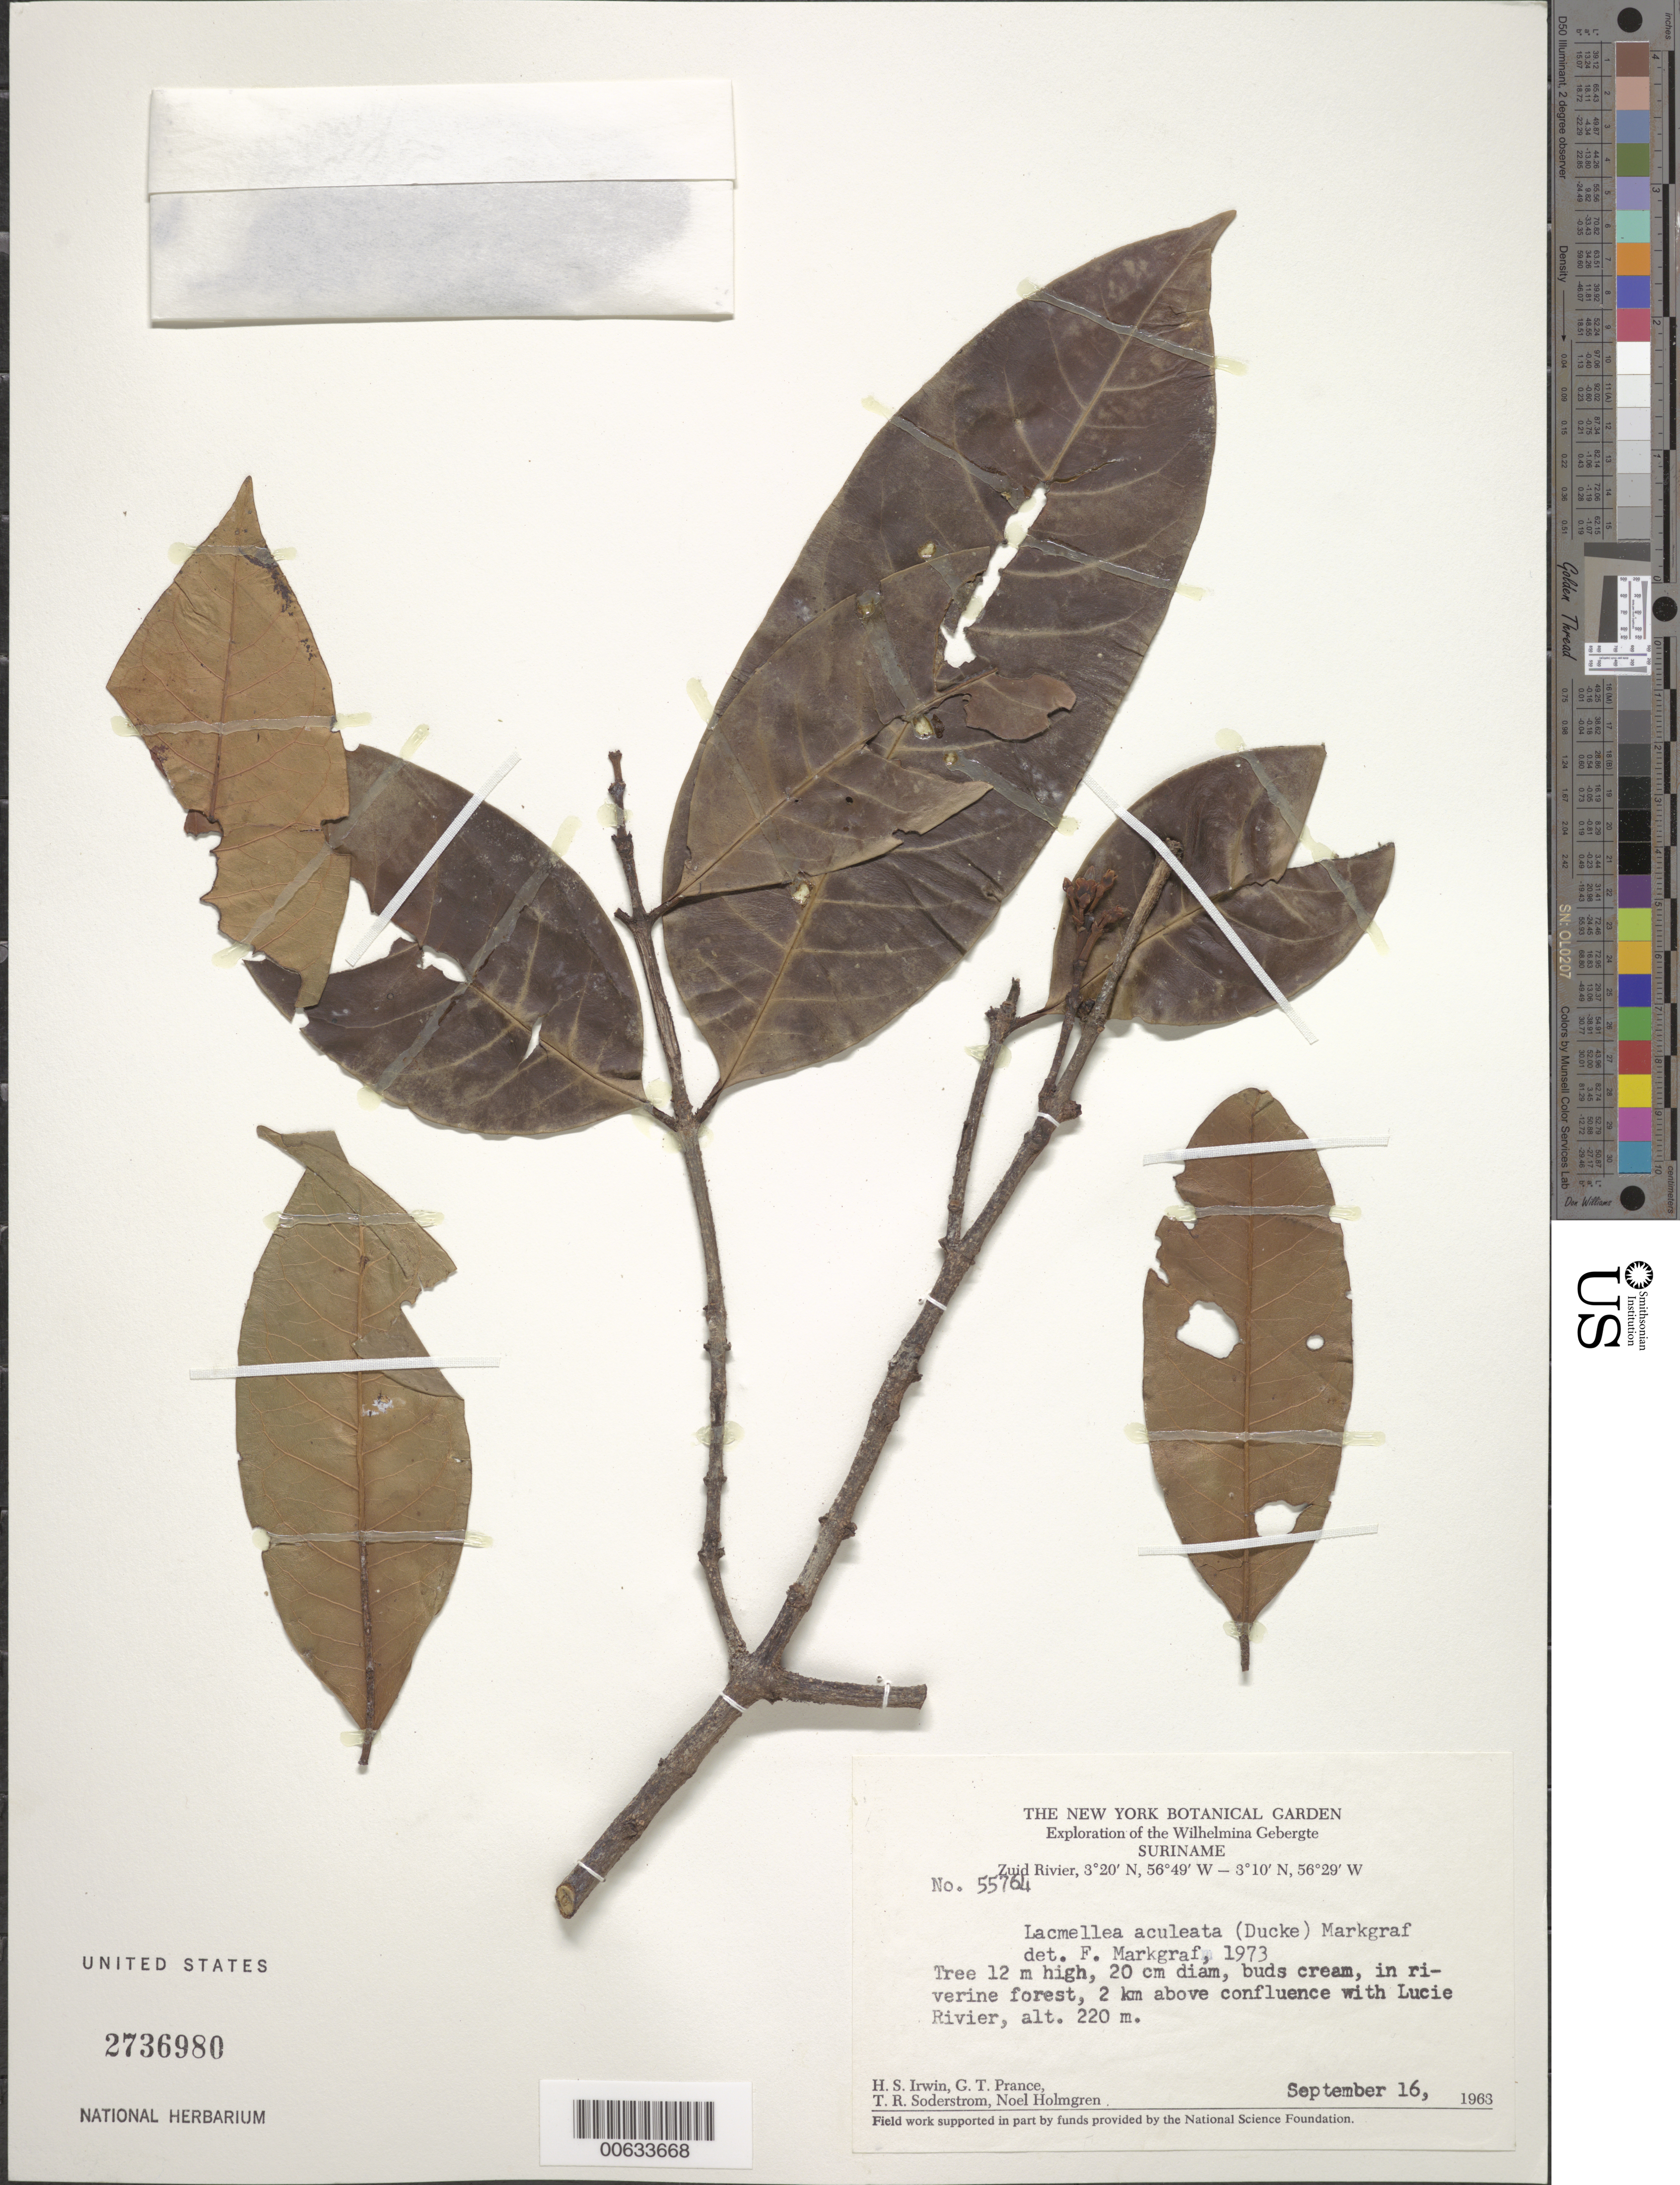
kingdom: Plantae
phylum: Tracheophyta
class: Magnoliopsida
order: Gentianales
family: Apocynaceae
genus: Lacmellea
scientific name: Lacmellea aculeata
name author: (Ducke) Monach.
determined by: Markgraf, Friedrich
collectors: H. Irwin, G. T. Prance, T. R. Soderstrom & N. H. Holmgren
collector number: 55764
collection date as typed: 16-Sep-63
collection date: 1963-09-16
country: Suriname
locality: Zuid River, 2 km above confluence with Lucie R., Wilhelmina Gebergte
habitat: Riverine forest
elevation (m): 220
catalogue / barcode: US 2736980